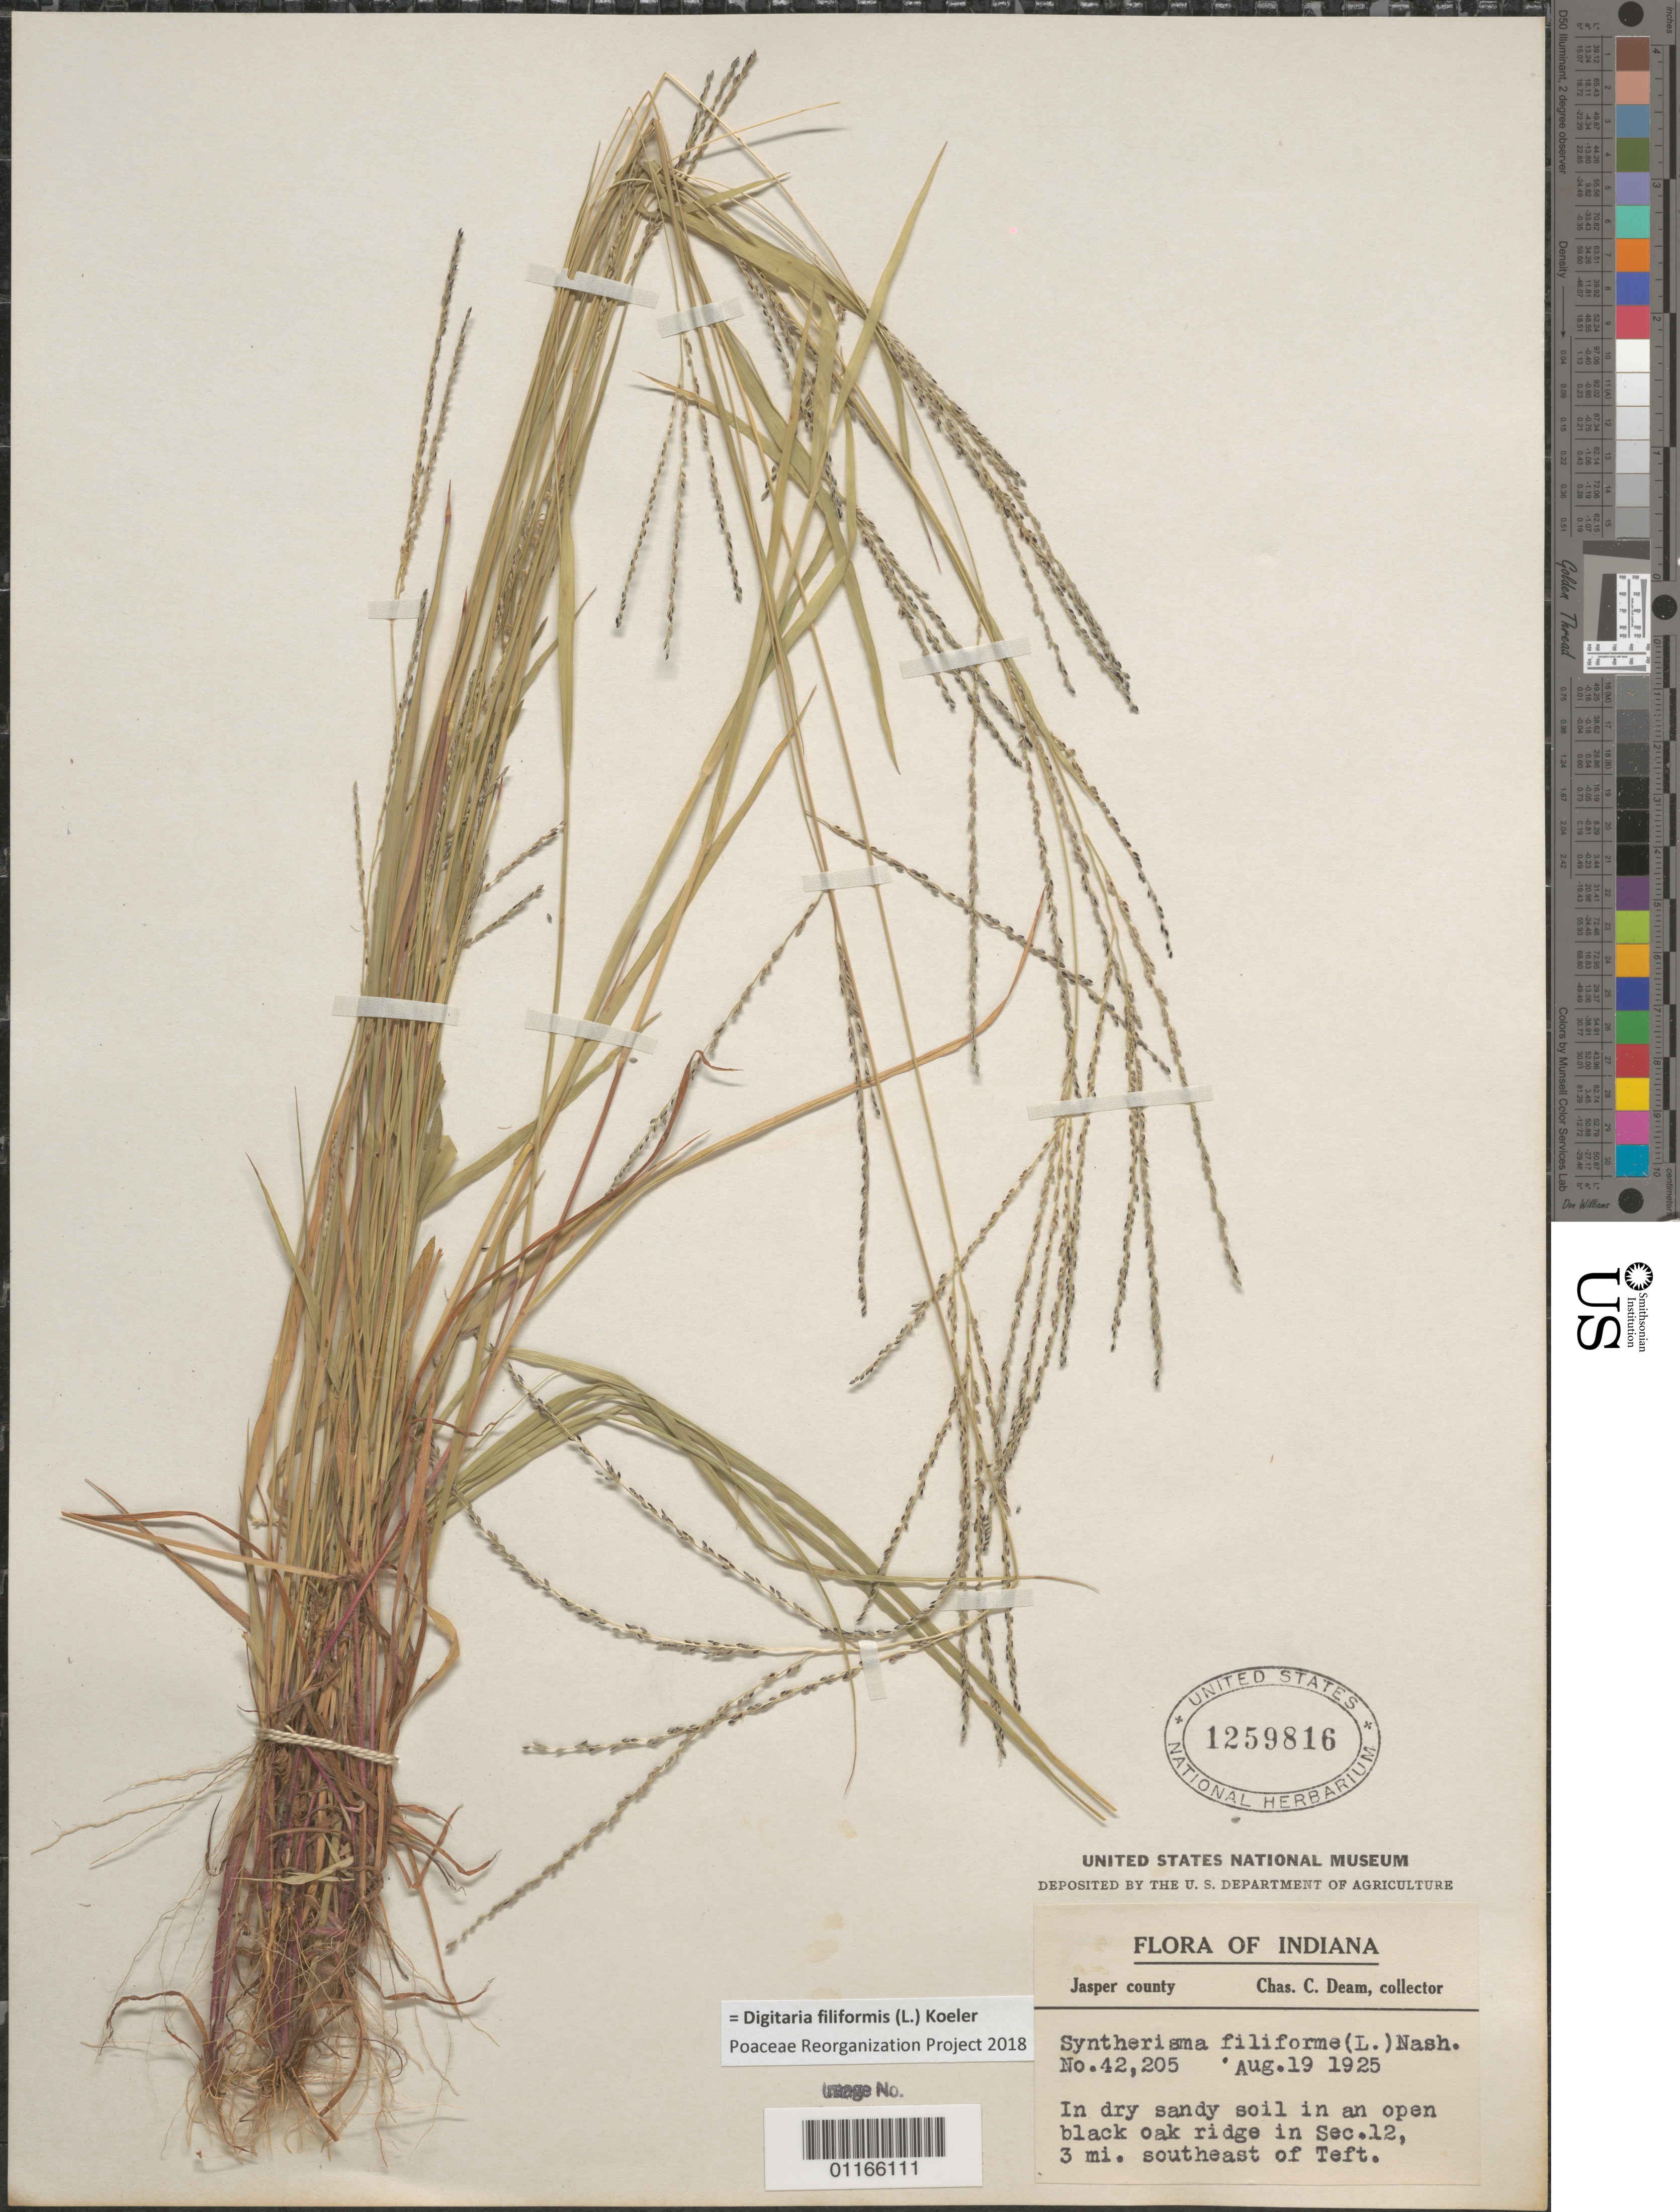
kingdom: Plantae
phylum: Tracheophyta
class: Liliopsida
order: Poales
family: Poaceae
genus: Digitaria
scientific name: Digitaria filiformis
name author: (L.) Koeler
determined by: Poaceae Reorganization Project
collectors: C. C. Deam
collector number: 42205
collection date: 1925-08-19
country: United States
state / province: Indiana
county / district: Jasper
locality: Sec. 12, 3 mi. southeast of Teft.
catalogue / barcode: US 1259816